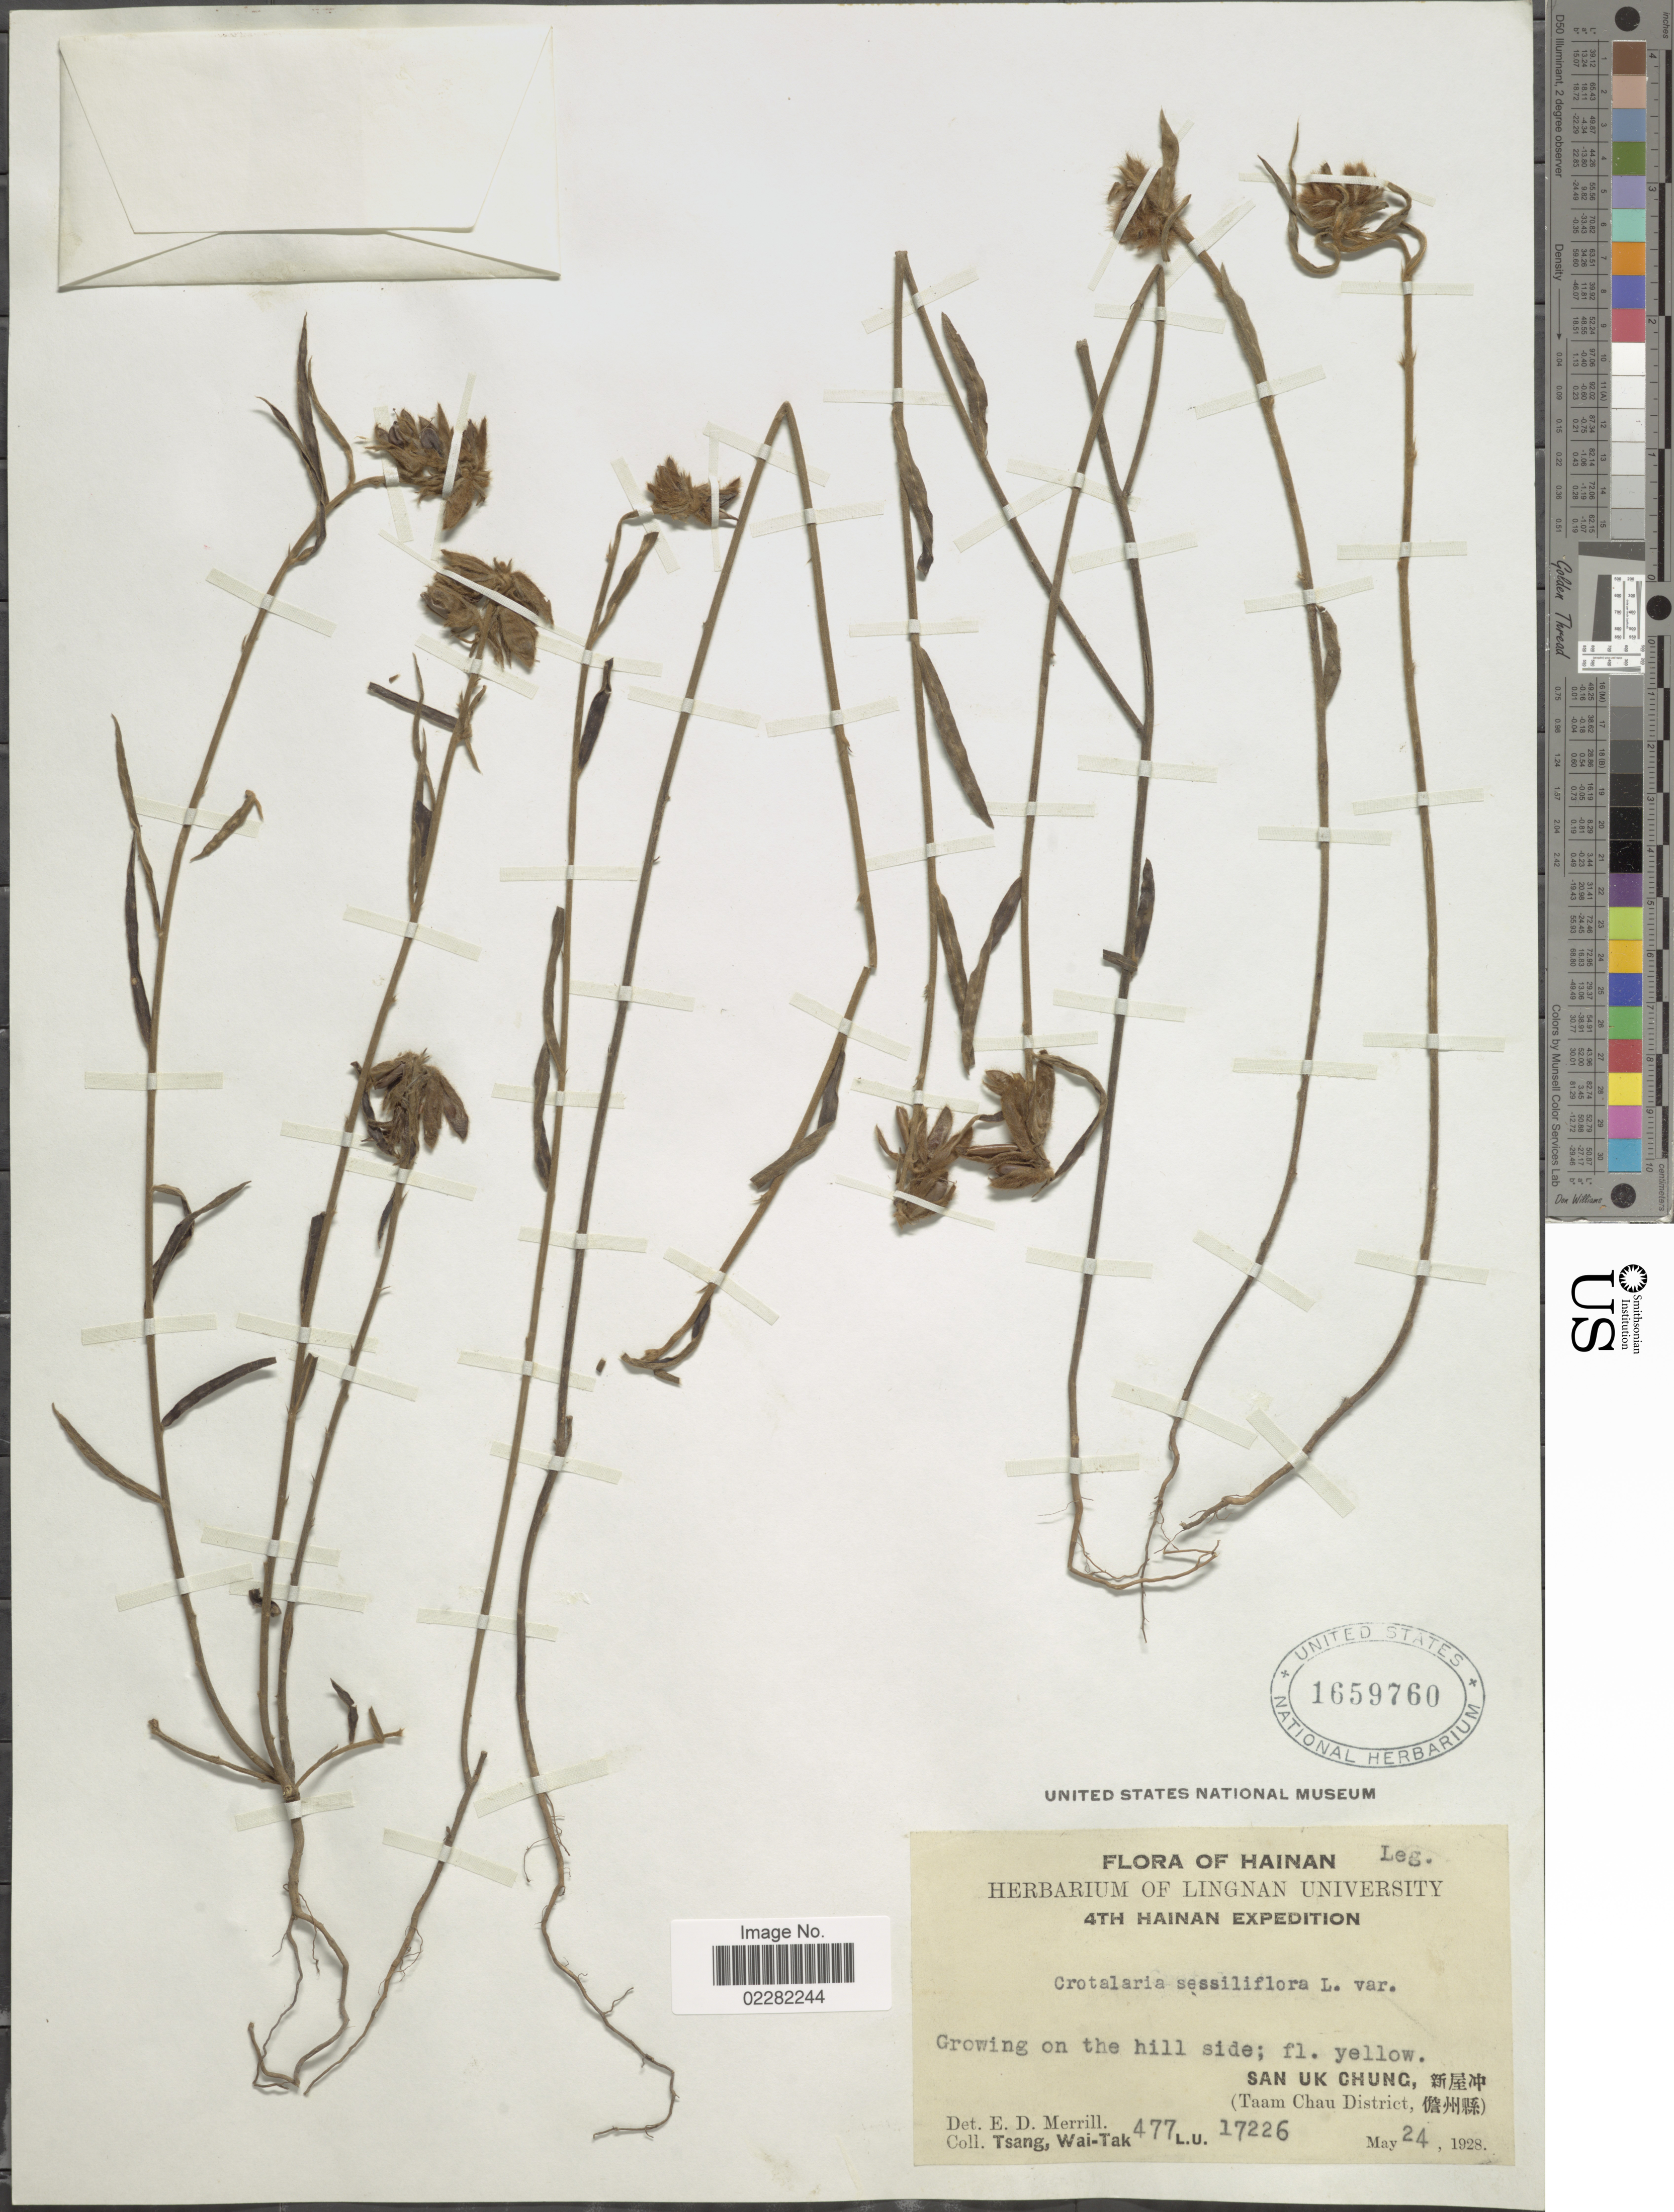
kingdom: Plantae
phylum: Tracheophyta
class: Magnoliopsida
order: Fabales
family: Fabaceae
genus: Crotalaria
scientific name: Crotalaria sessilifolia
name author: L.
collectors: W. T. Tsang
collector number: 477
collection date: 1928-05-24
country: China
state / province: Hainan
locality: Hainan, San Uk Chung (Taam Chau District)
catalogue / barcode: US 1659760